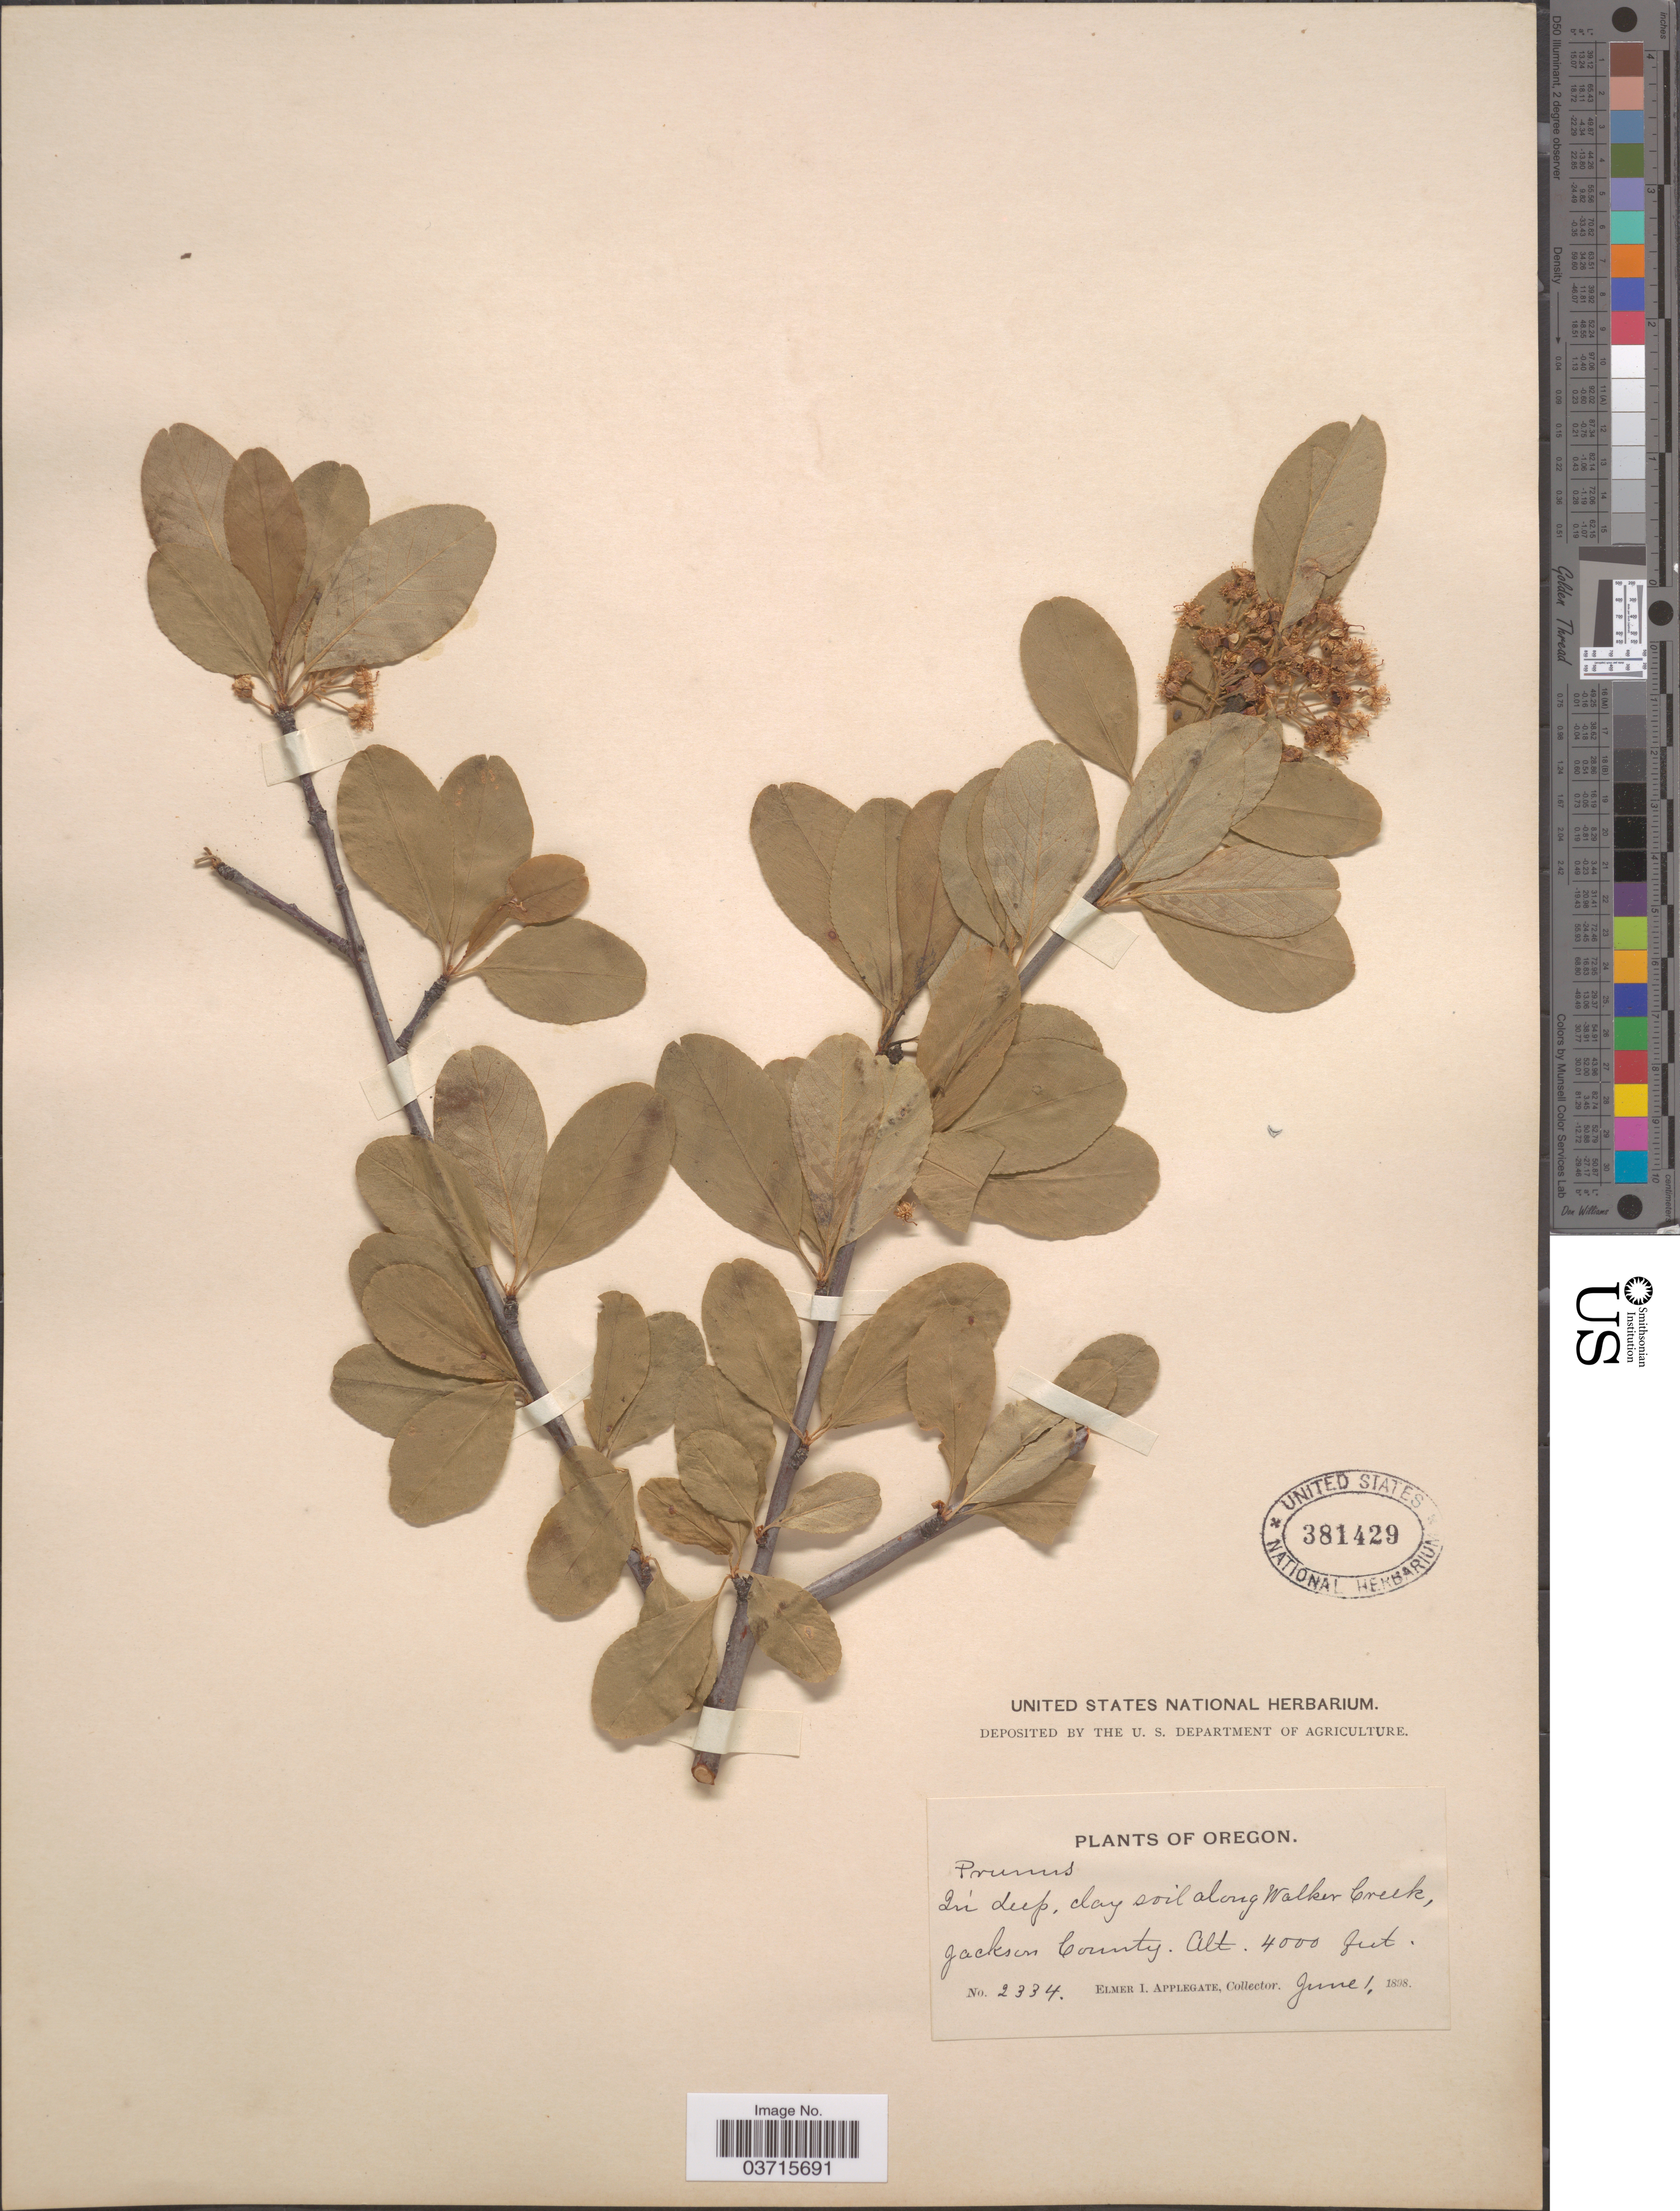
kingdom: Plantae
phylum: Tracheophyta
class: Magnoliopsida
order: Rosales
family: Rosaceae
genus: Prunus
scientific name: Prunus mollis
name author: Torr.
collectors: E. I. Applegate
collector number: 2334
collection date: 1898-06-01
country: United States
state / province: Oregon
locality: In deep, clay soil along Walker Creek, Jackson County.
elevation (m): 1219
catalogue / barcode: US 381429